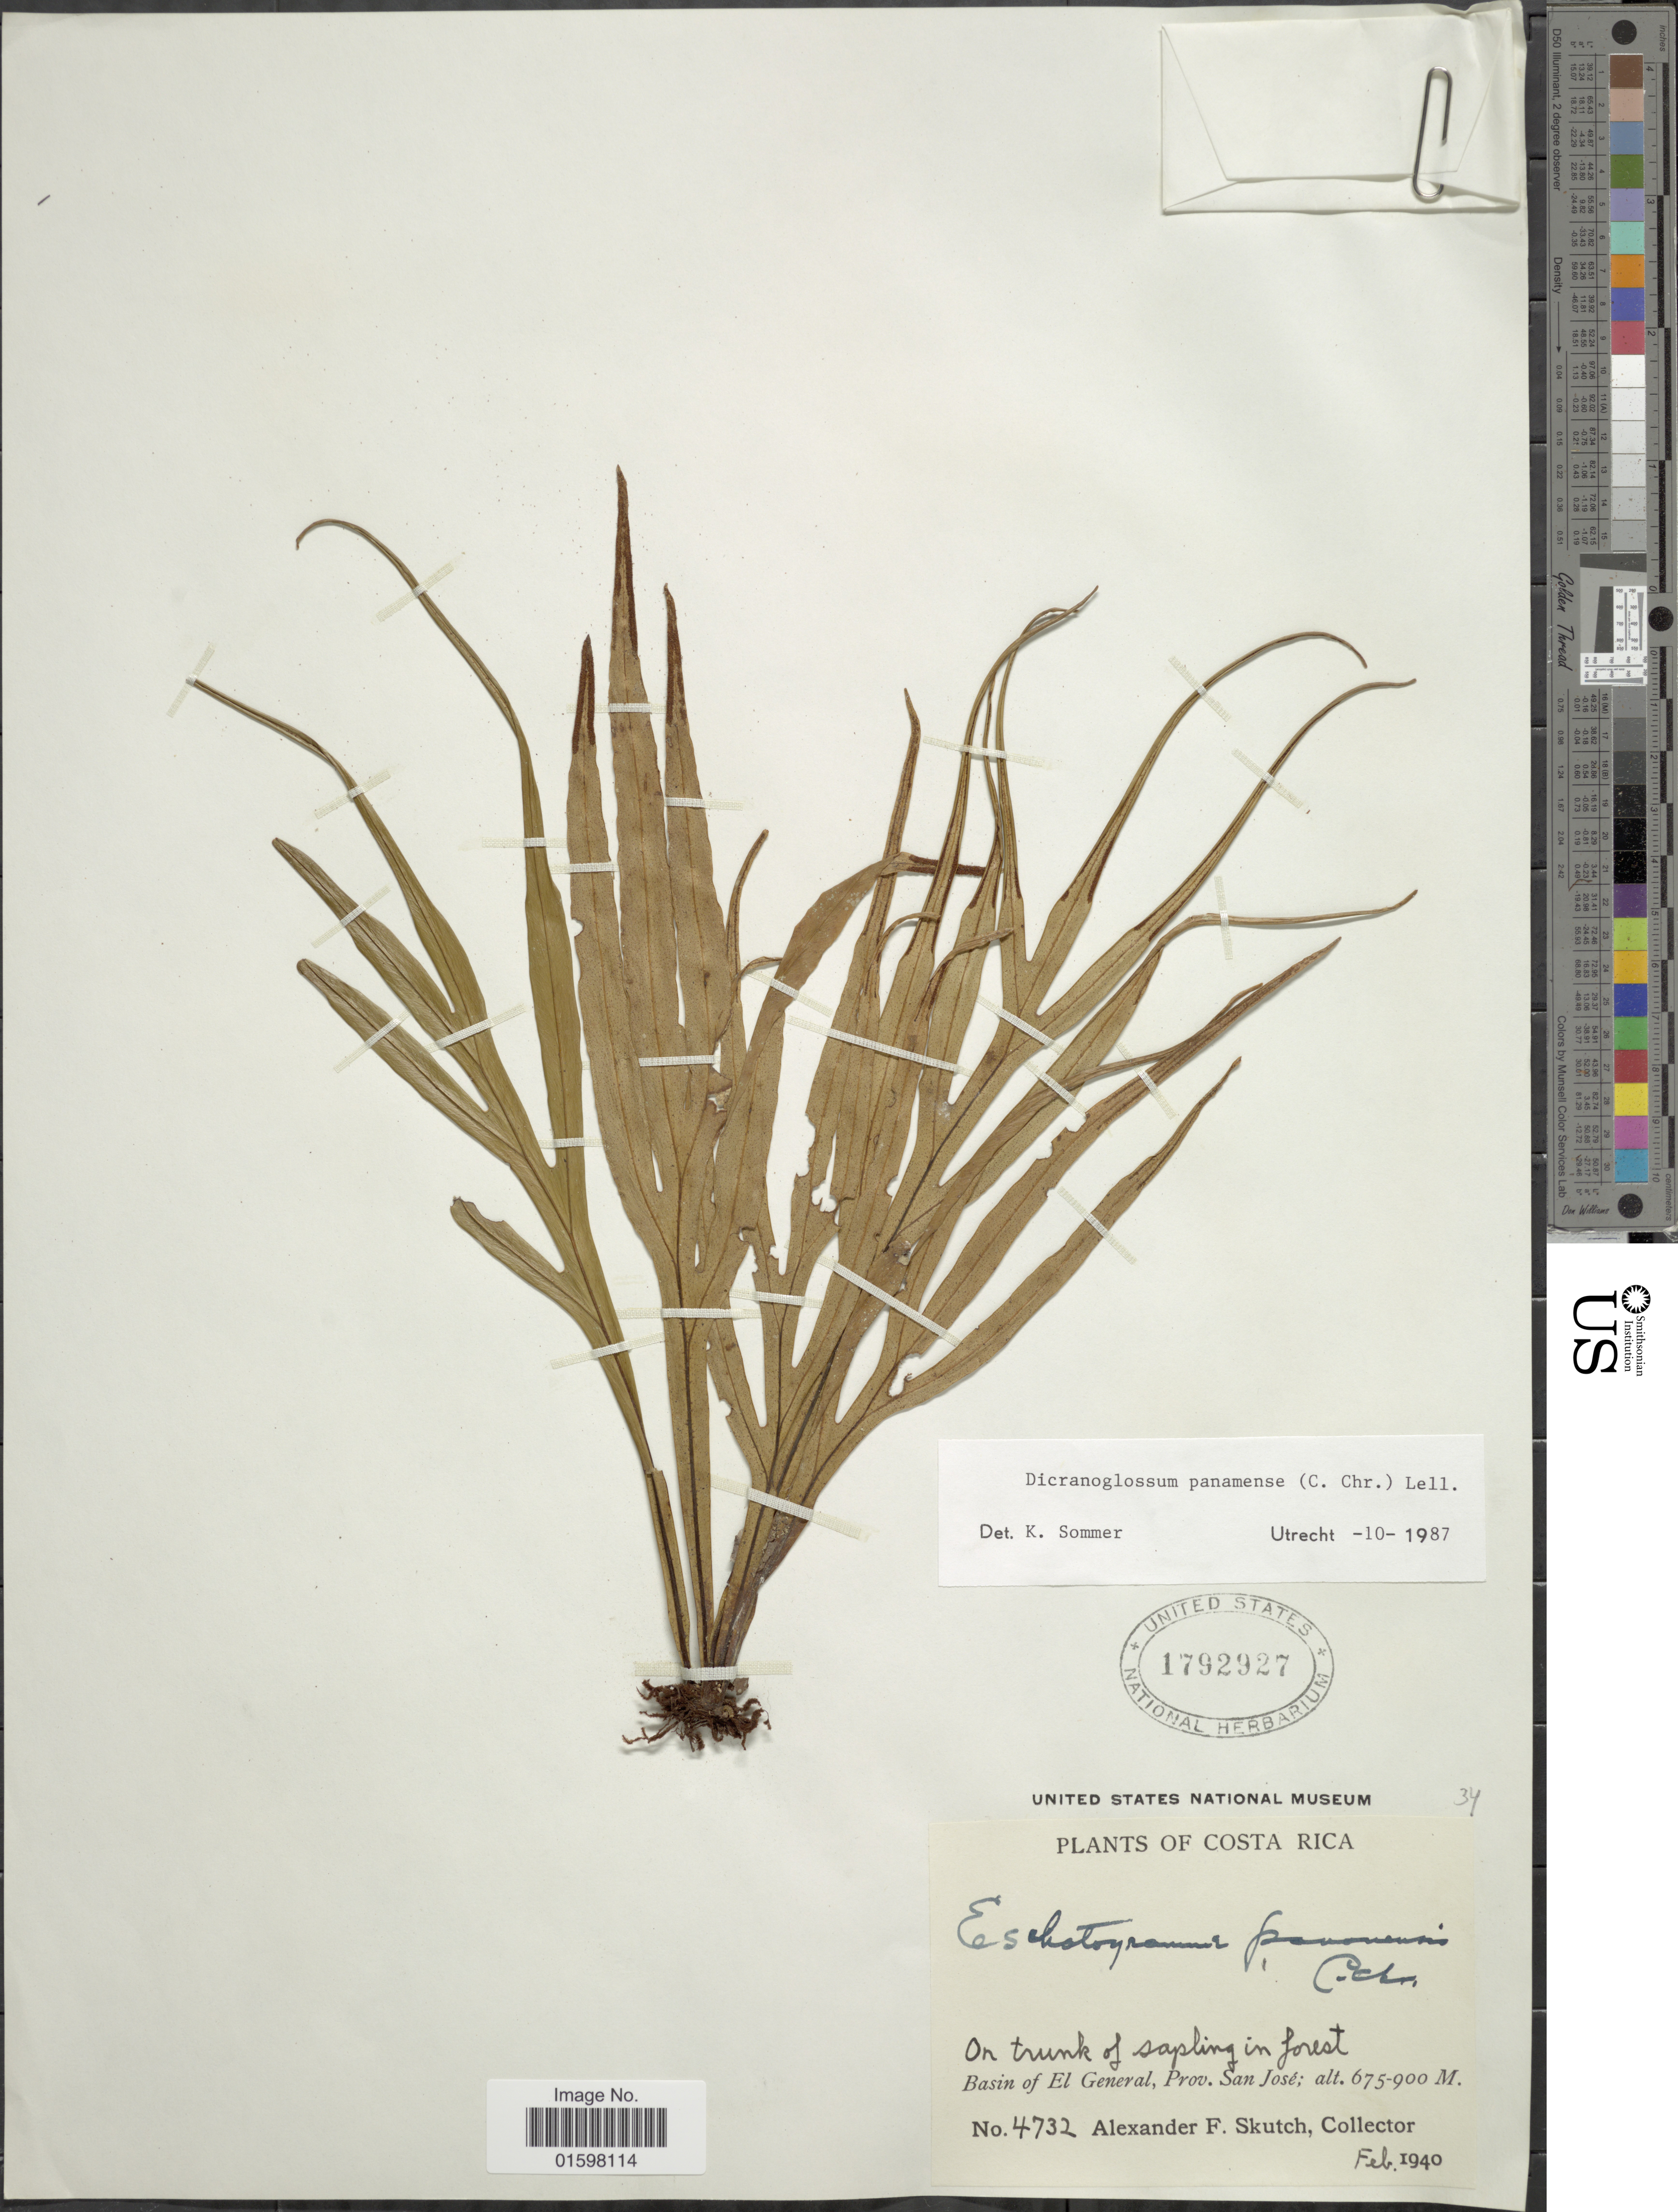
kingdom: Plantae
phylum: Tracheophyta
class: Polypodiopsida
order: Polypodiales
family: Polypodiaceae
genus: Pleopeltis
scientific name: Pleopeltis panamensis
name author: (Weath.) Pic. Serm.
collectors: A. F. Skutch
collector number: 4732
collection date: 1940-02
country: Costa Rica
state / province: San José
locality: Basin of El General., Prov. San Jose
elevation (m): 675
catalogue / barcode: US 1792927